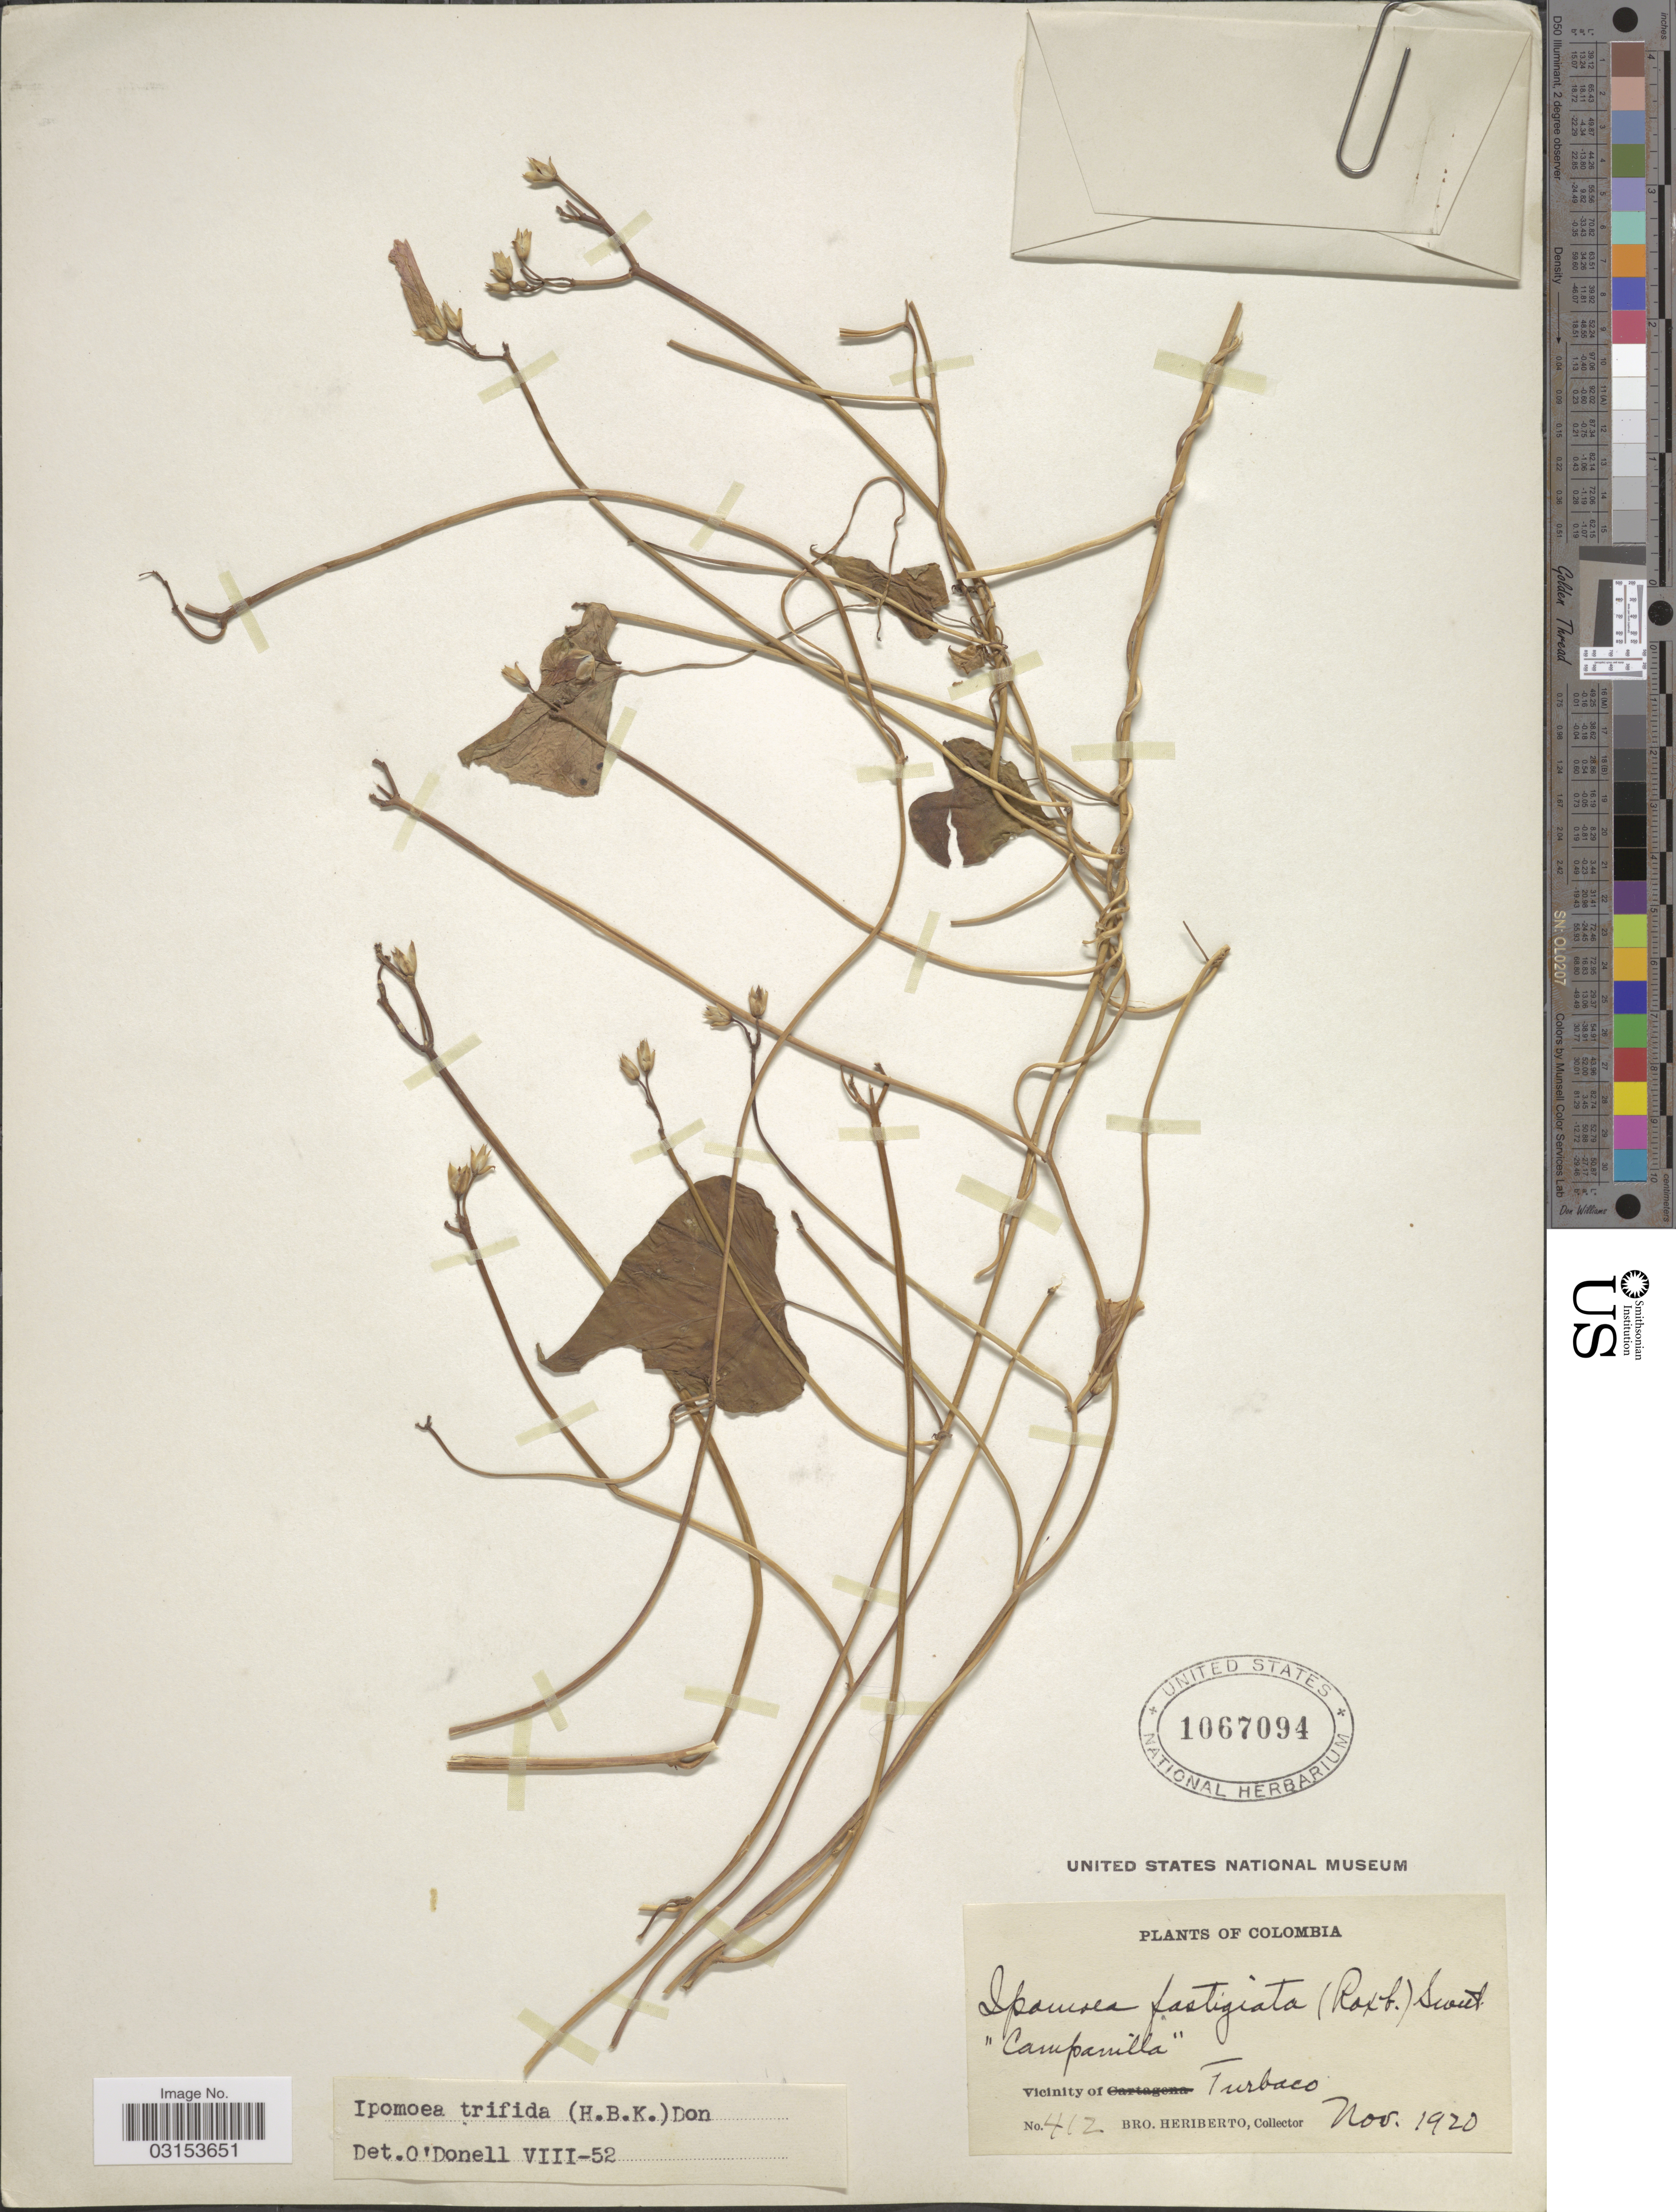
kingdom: Plantae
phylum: Tracheophyta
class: Magnoliopsida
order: Solanales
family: Convolvulaceae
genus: Ipomoea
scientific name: Ipomoea trifida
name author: (Kunth) G. Don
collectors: B. Heriberto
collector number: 412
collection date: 1920-11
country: Colombia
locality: Vicinity of Turbaco.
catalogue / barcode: US 1067094